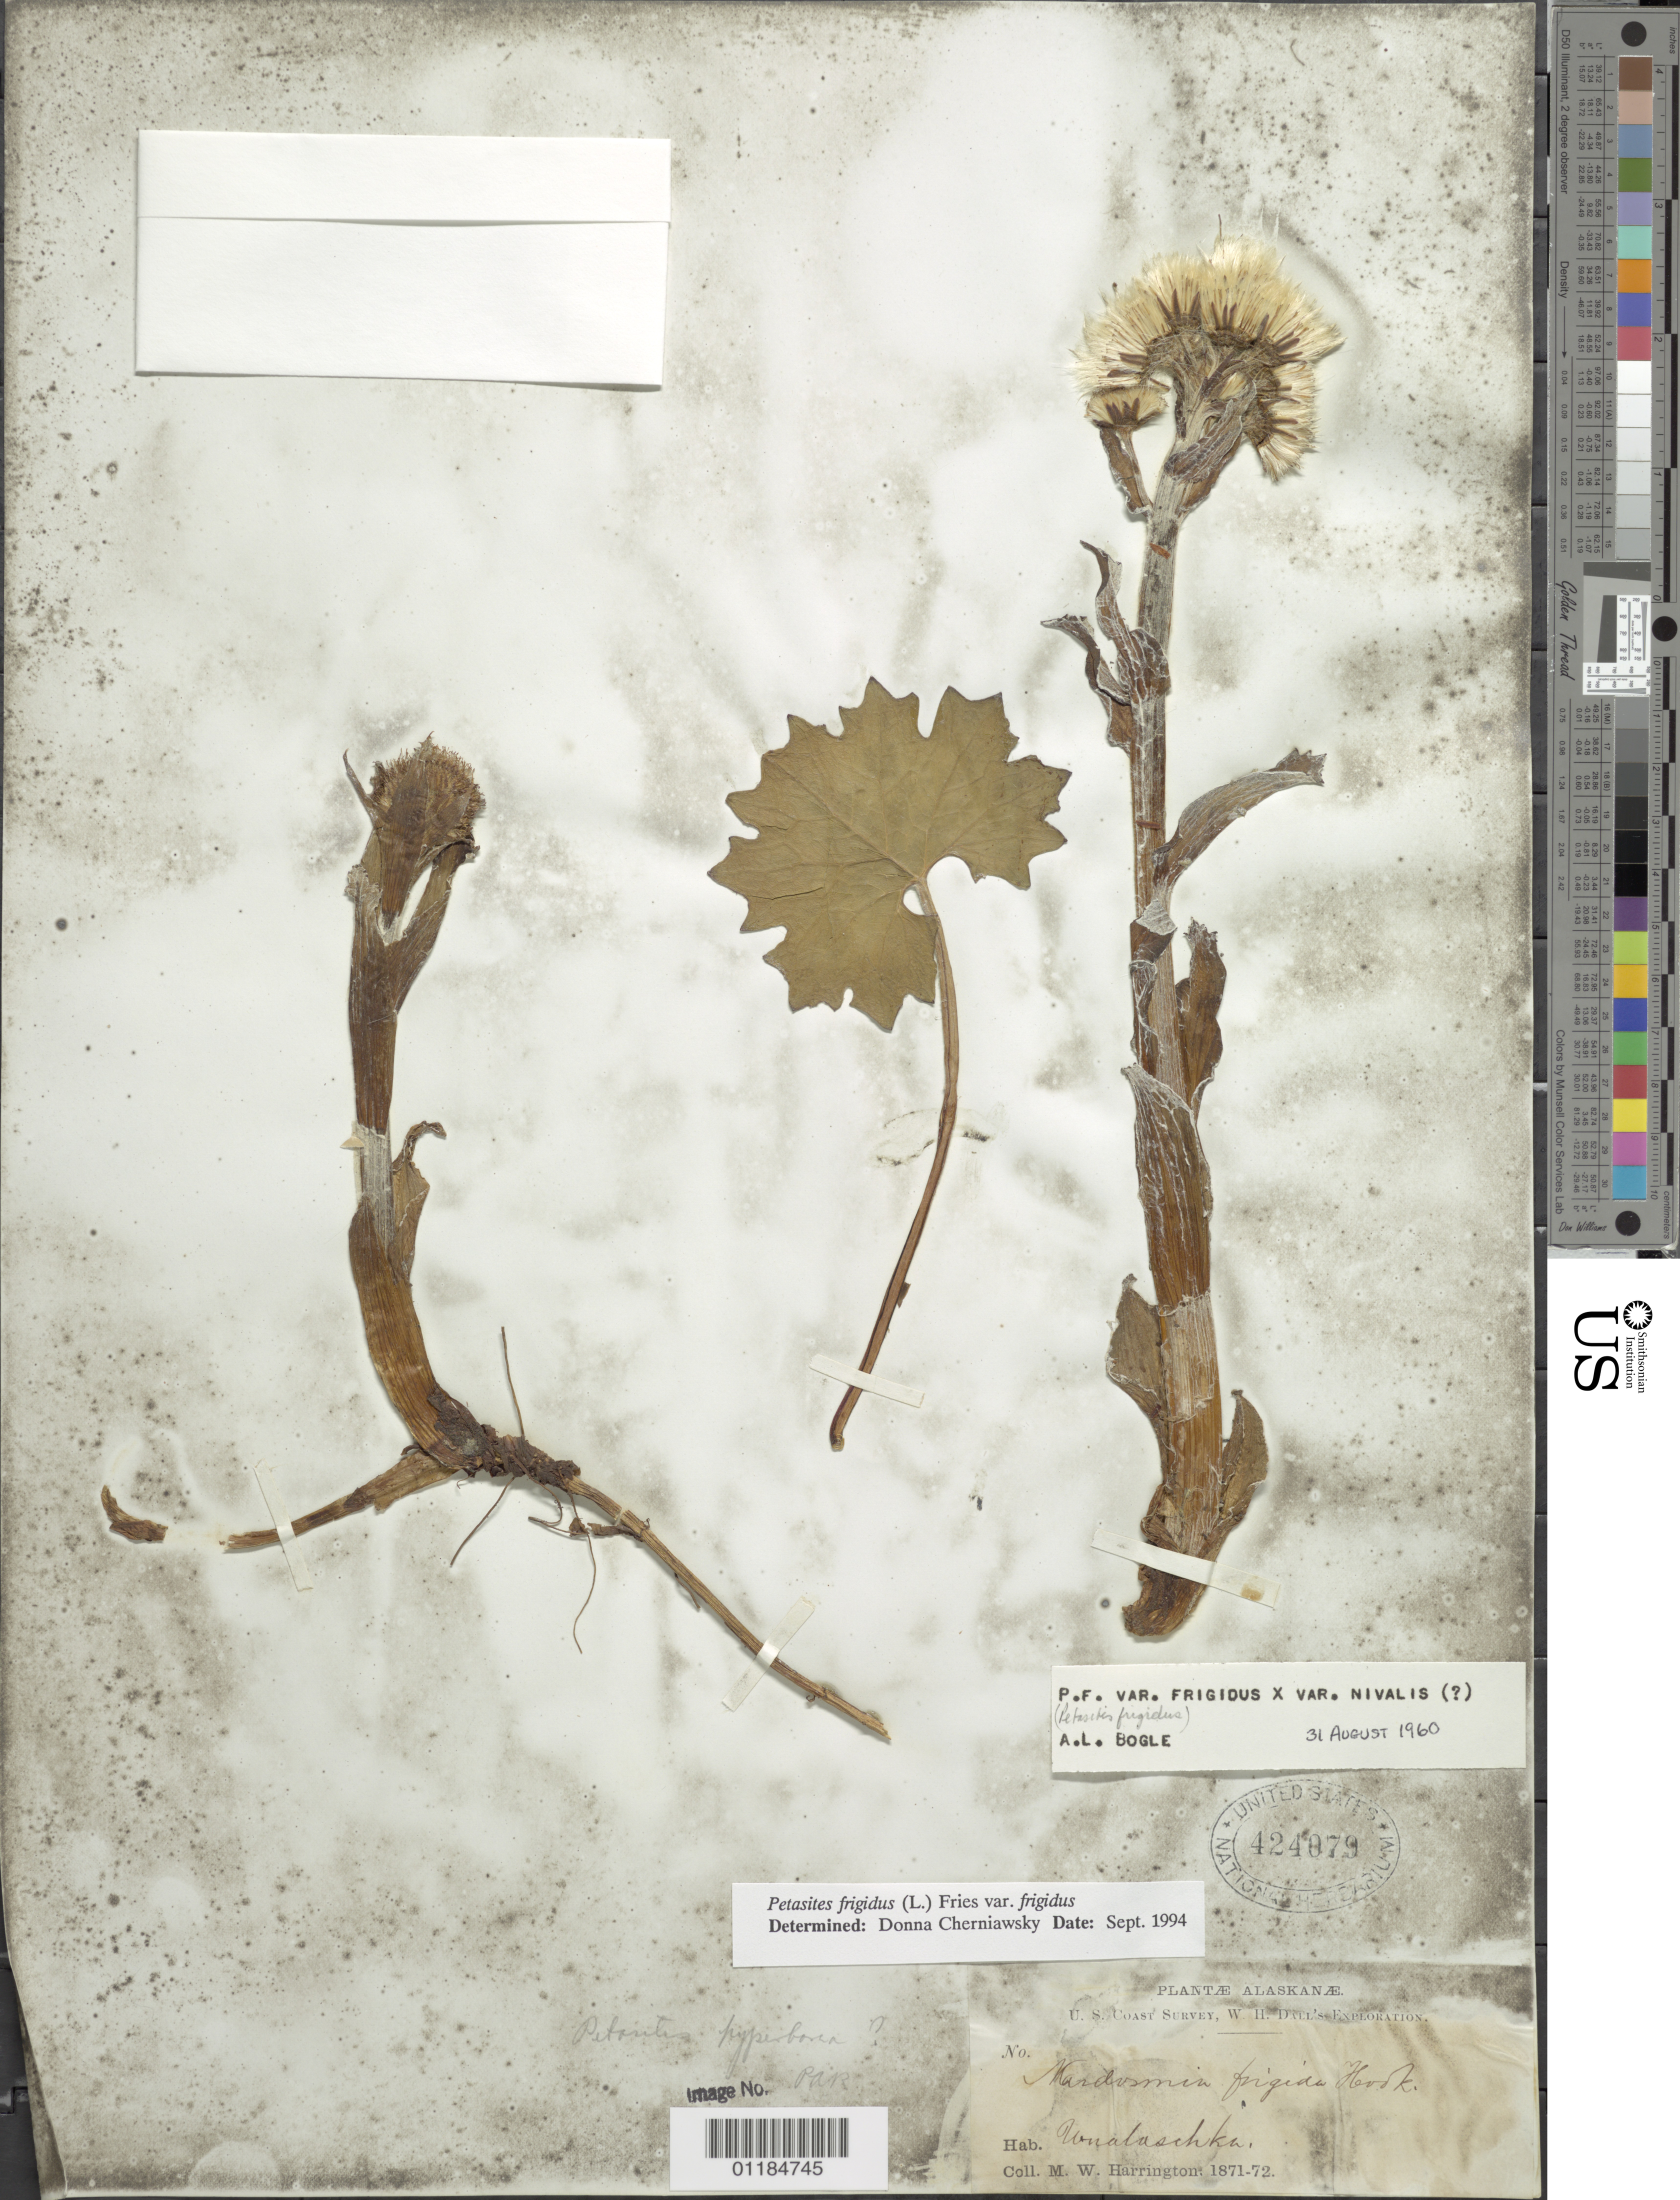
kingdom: Plantae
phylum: Tracheophyta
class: Magnoliopsida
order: Asterales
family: Asteraceae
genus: Petasites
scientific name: Petasites frigidus var. frigidus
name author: (L.) Fr.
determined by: Cherniawsky, Donna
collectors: M. W. Harrington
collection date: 1871/1872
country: United States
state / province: Alaska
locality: Unalaska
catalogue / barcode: US 424079